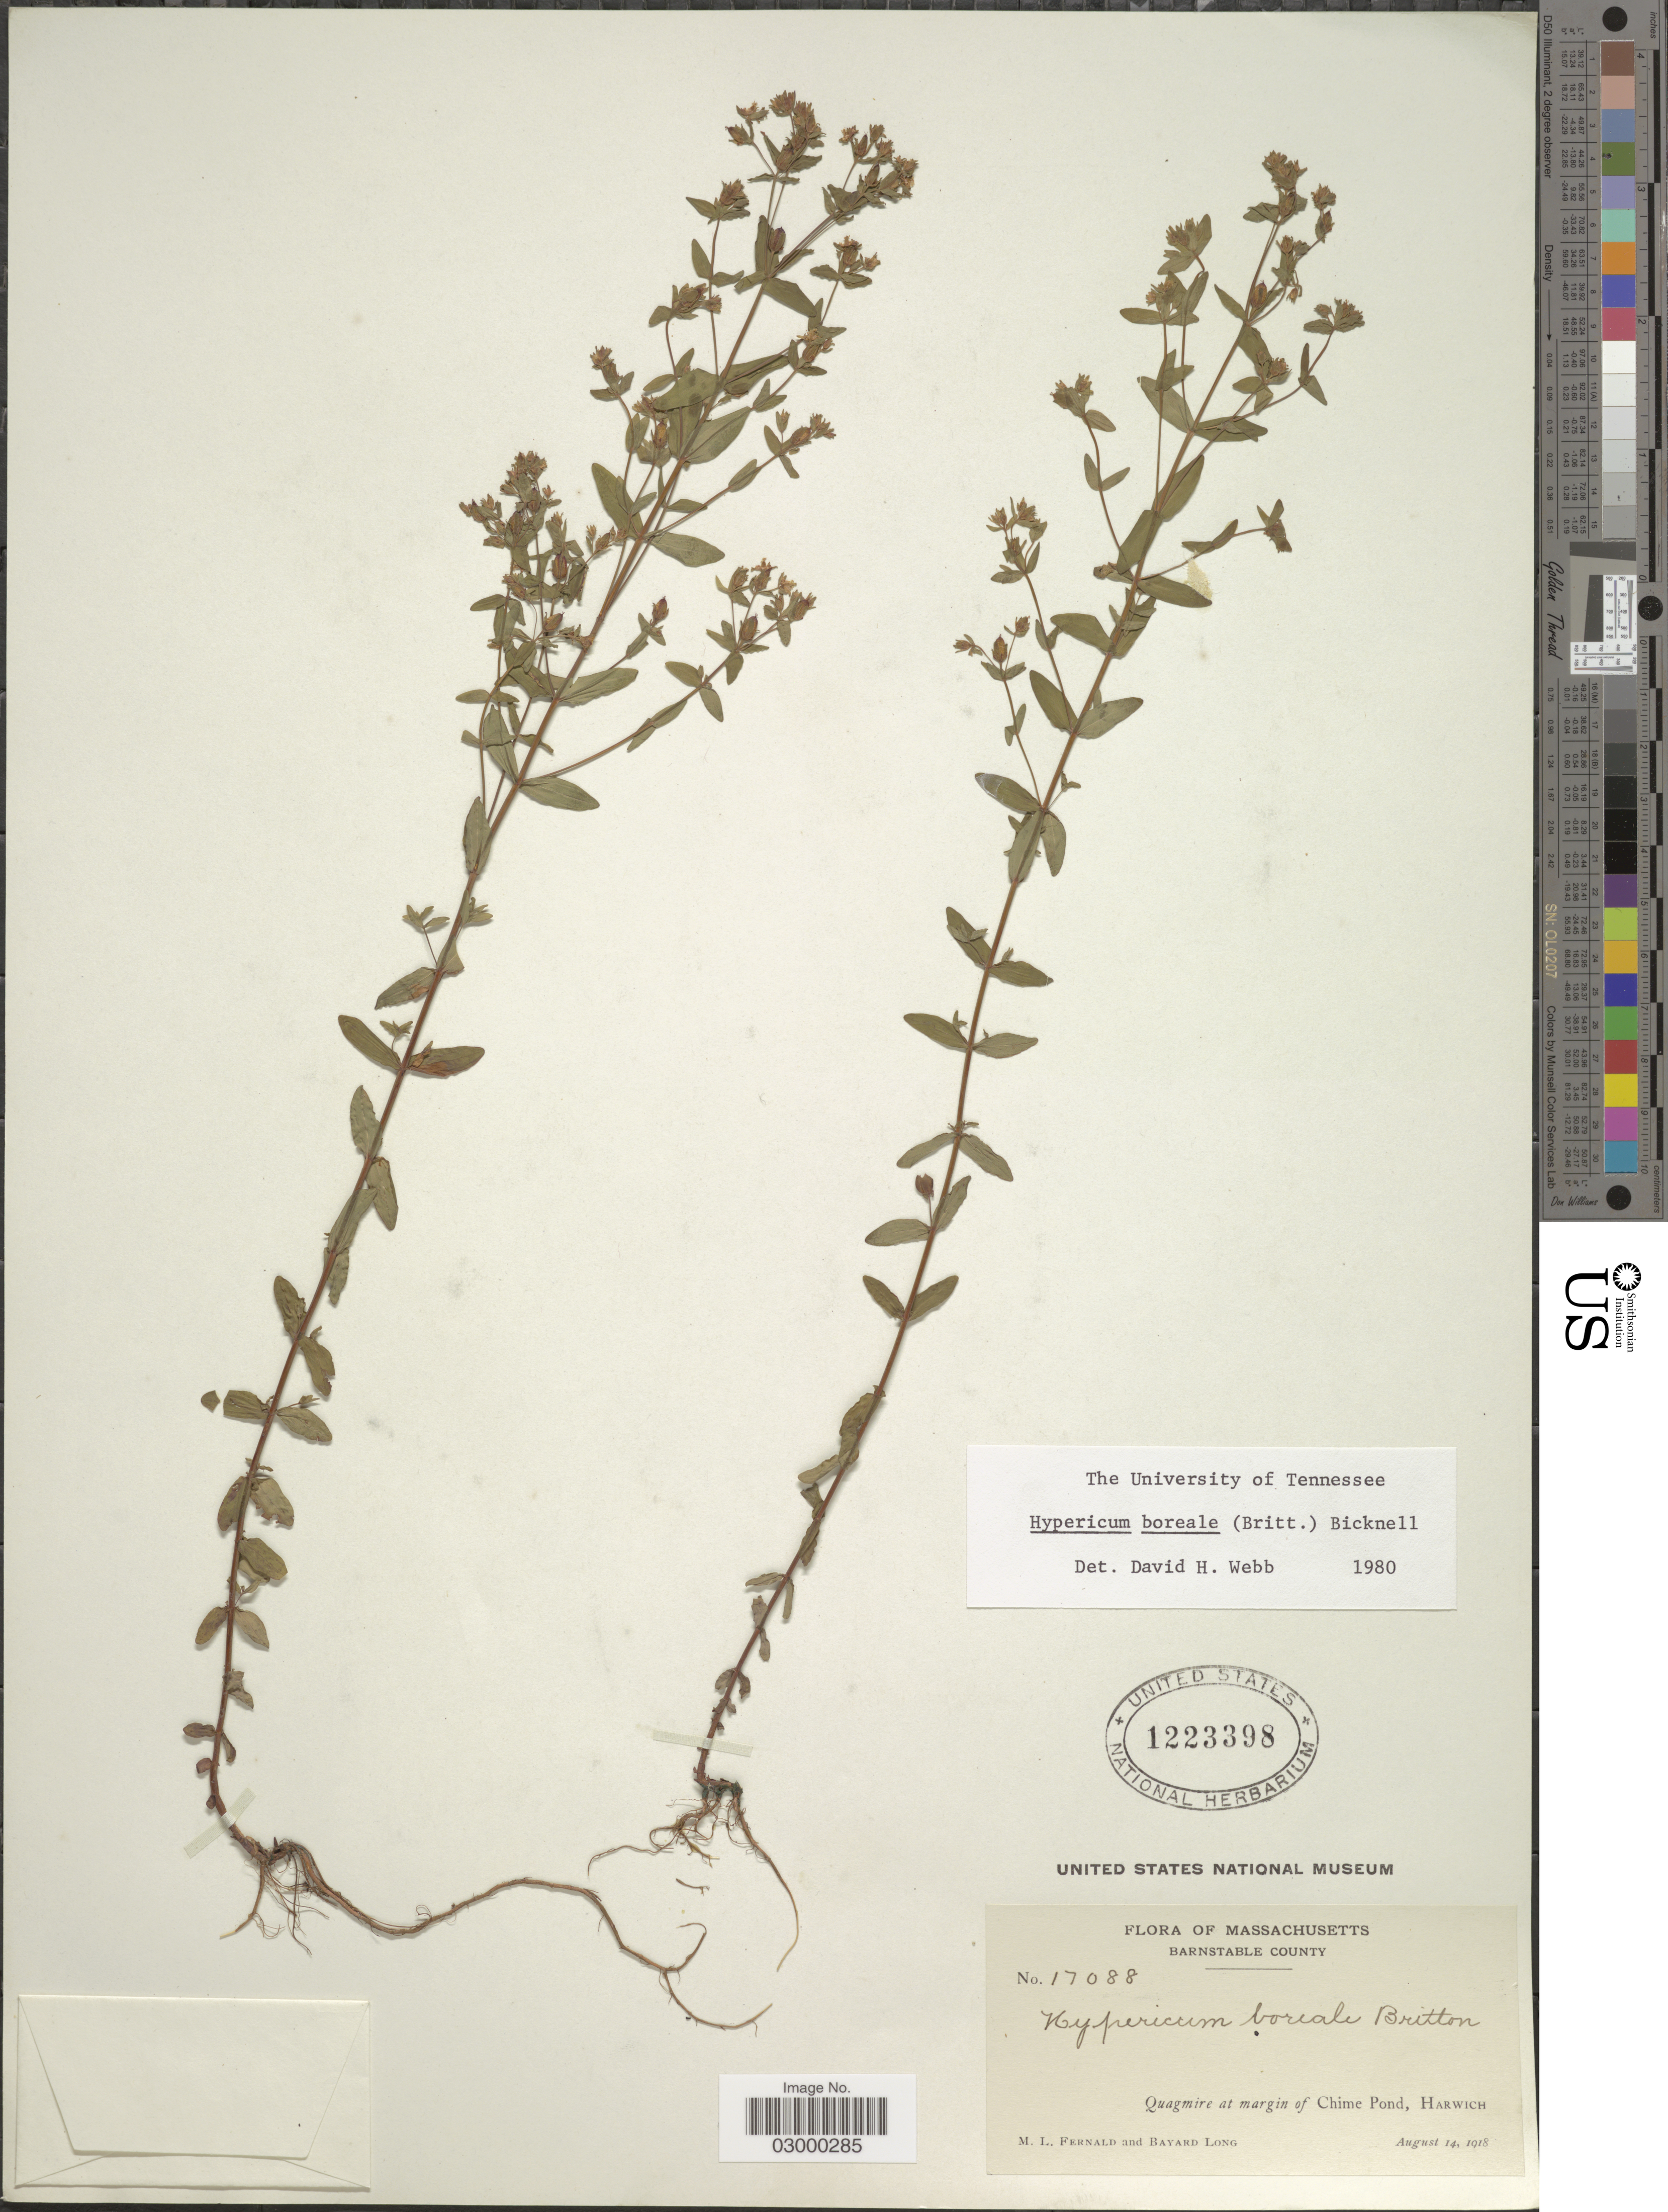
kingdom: Plantae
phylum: Tracheophyta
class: Magnoliopsida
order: Malpighiales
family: Hypericaceae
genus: Hypericum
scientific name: Hypericum boreale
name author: (Britton) E.P. Bicknell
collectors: M. L. Fernald & B. Long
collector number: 17088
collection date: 1918-08-14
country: United States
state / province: Massachusetts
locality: Barnstable County, Quagmire at margin of Chime Pond, Harwich.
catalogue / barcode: US 1223398